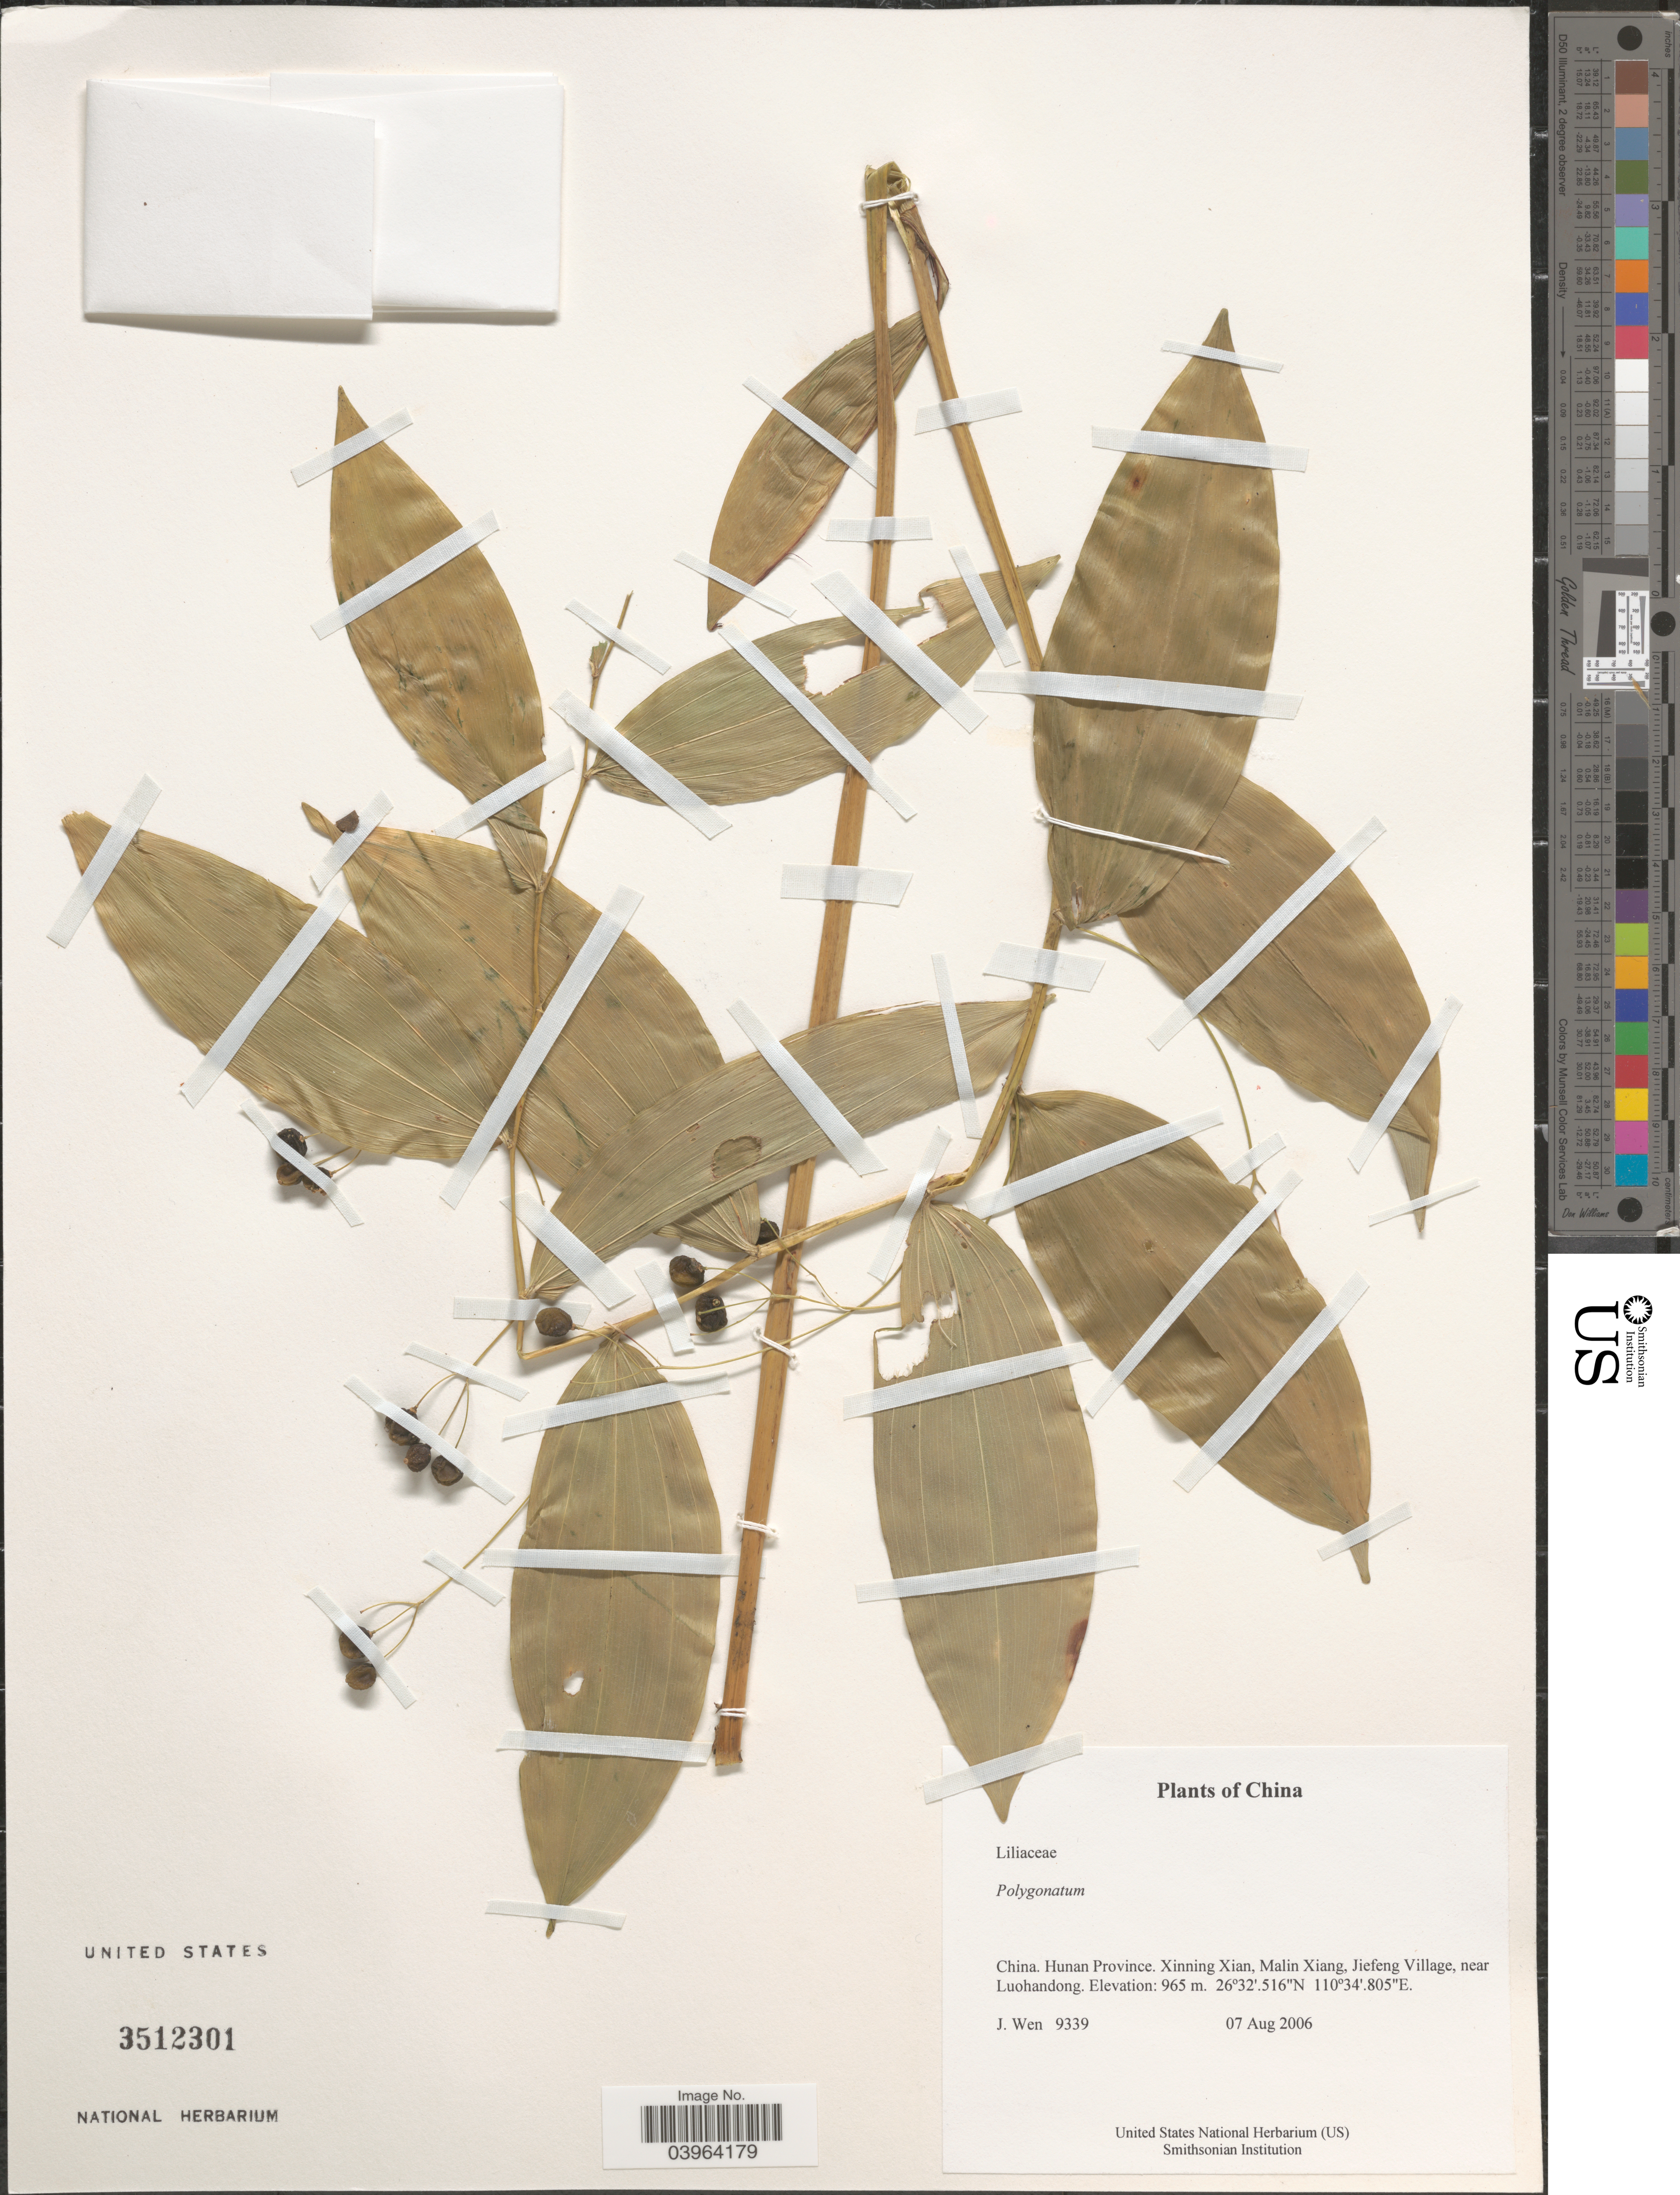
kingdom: Plantae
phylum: Tracheophyta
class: Liliopsida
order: Asparagales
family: Asparagaceae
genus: Polygonatum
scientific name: Polygonatum sp.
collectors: J. Wen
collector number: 9339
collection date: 2006-08-07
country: China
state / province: Hunan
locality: Xinning Xian, Malin Xiang, Jiefeng Village, near Luohandong.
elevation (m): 965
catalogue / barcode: US 3512301